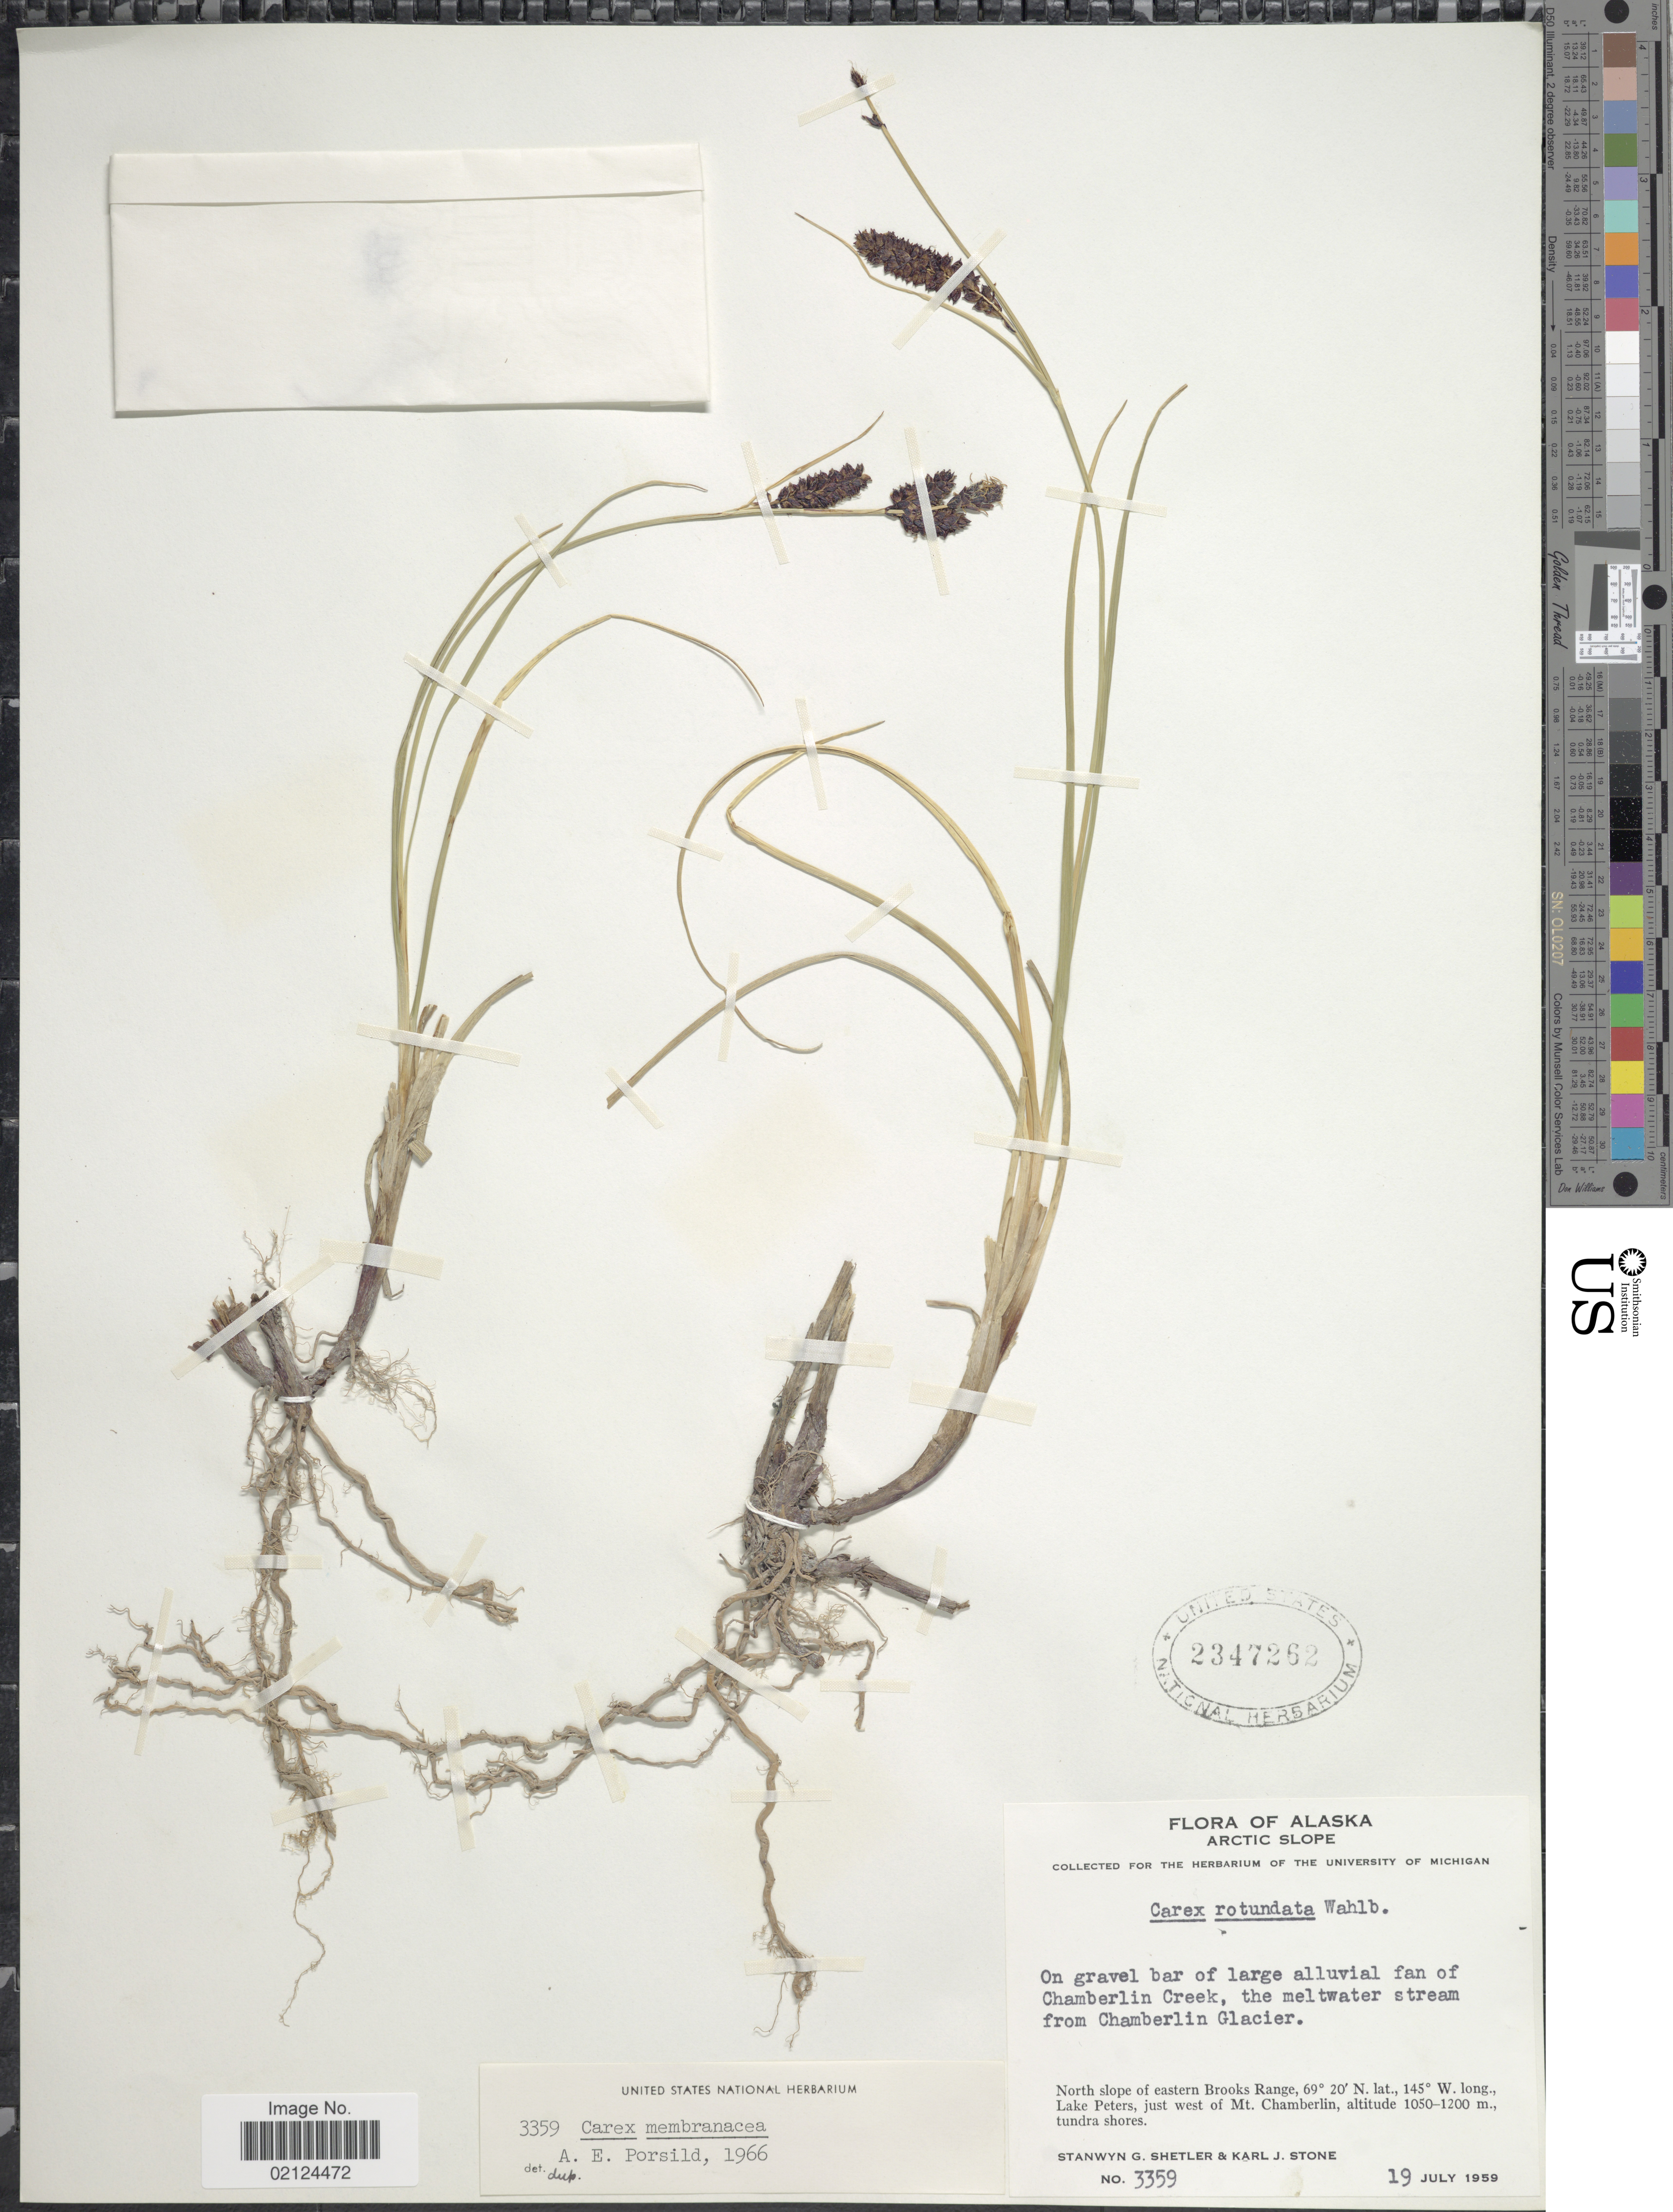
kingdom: Plantae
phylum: Tracheophyta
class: Liliopsida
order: Poales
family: Cyperaceae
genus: Carex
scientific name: Carex membranacea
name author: Hook.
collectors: S. Shetler & K. J. Stone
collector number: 3359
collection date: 1959-07-19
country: United States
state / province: Alaska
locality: Fan of Chamberlin Creek, the meltwater stream from Chamberlin Glacier. North slope of eastern Brooks Range, Lake Peters, just west of Mt. Chamberlin. Arctic Slope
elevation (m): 1050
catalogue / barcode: US 2347262